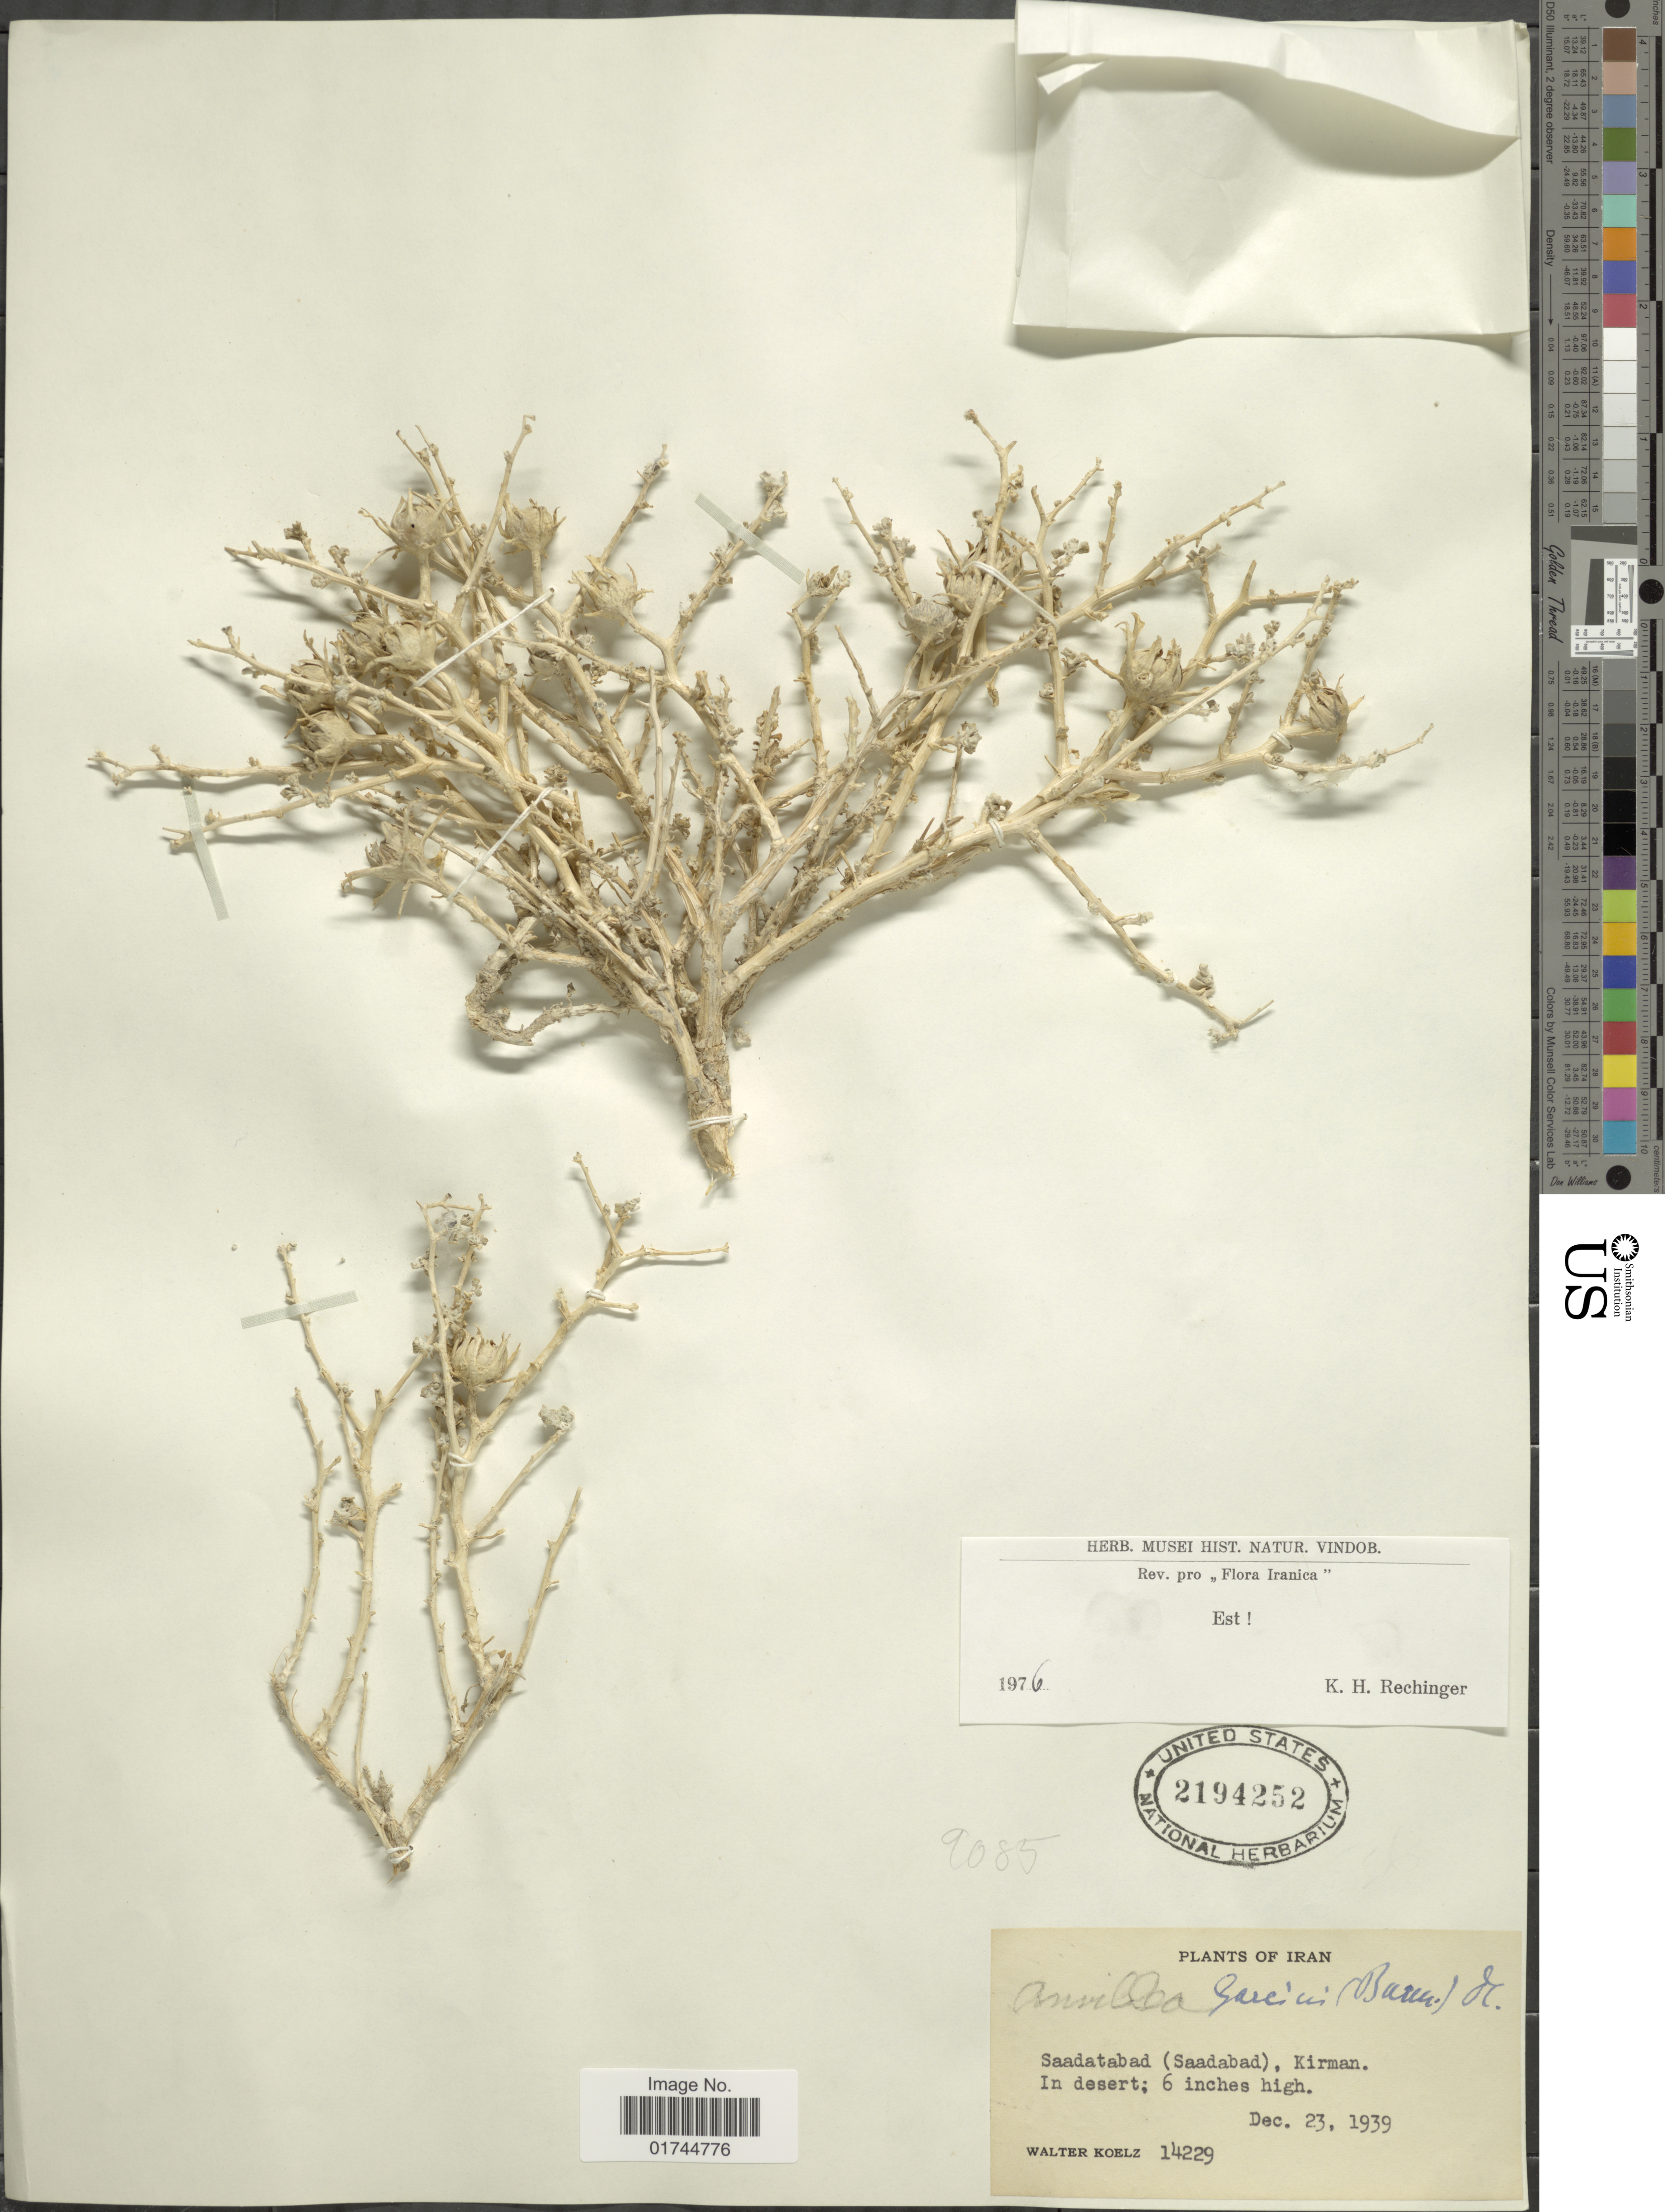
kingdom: Plantae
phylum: Tracheophyta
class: Magnoliopsida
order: Asterales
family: Asteraceae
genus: Anvillea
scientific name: Anvillea garcinii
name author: (Burm. f.) DC.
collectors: W. N. Koelz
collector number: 14229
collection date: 1939-12-23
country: Iran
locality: Saadatabad (Saadabad), Kirman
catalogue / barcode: US 2194252